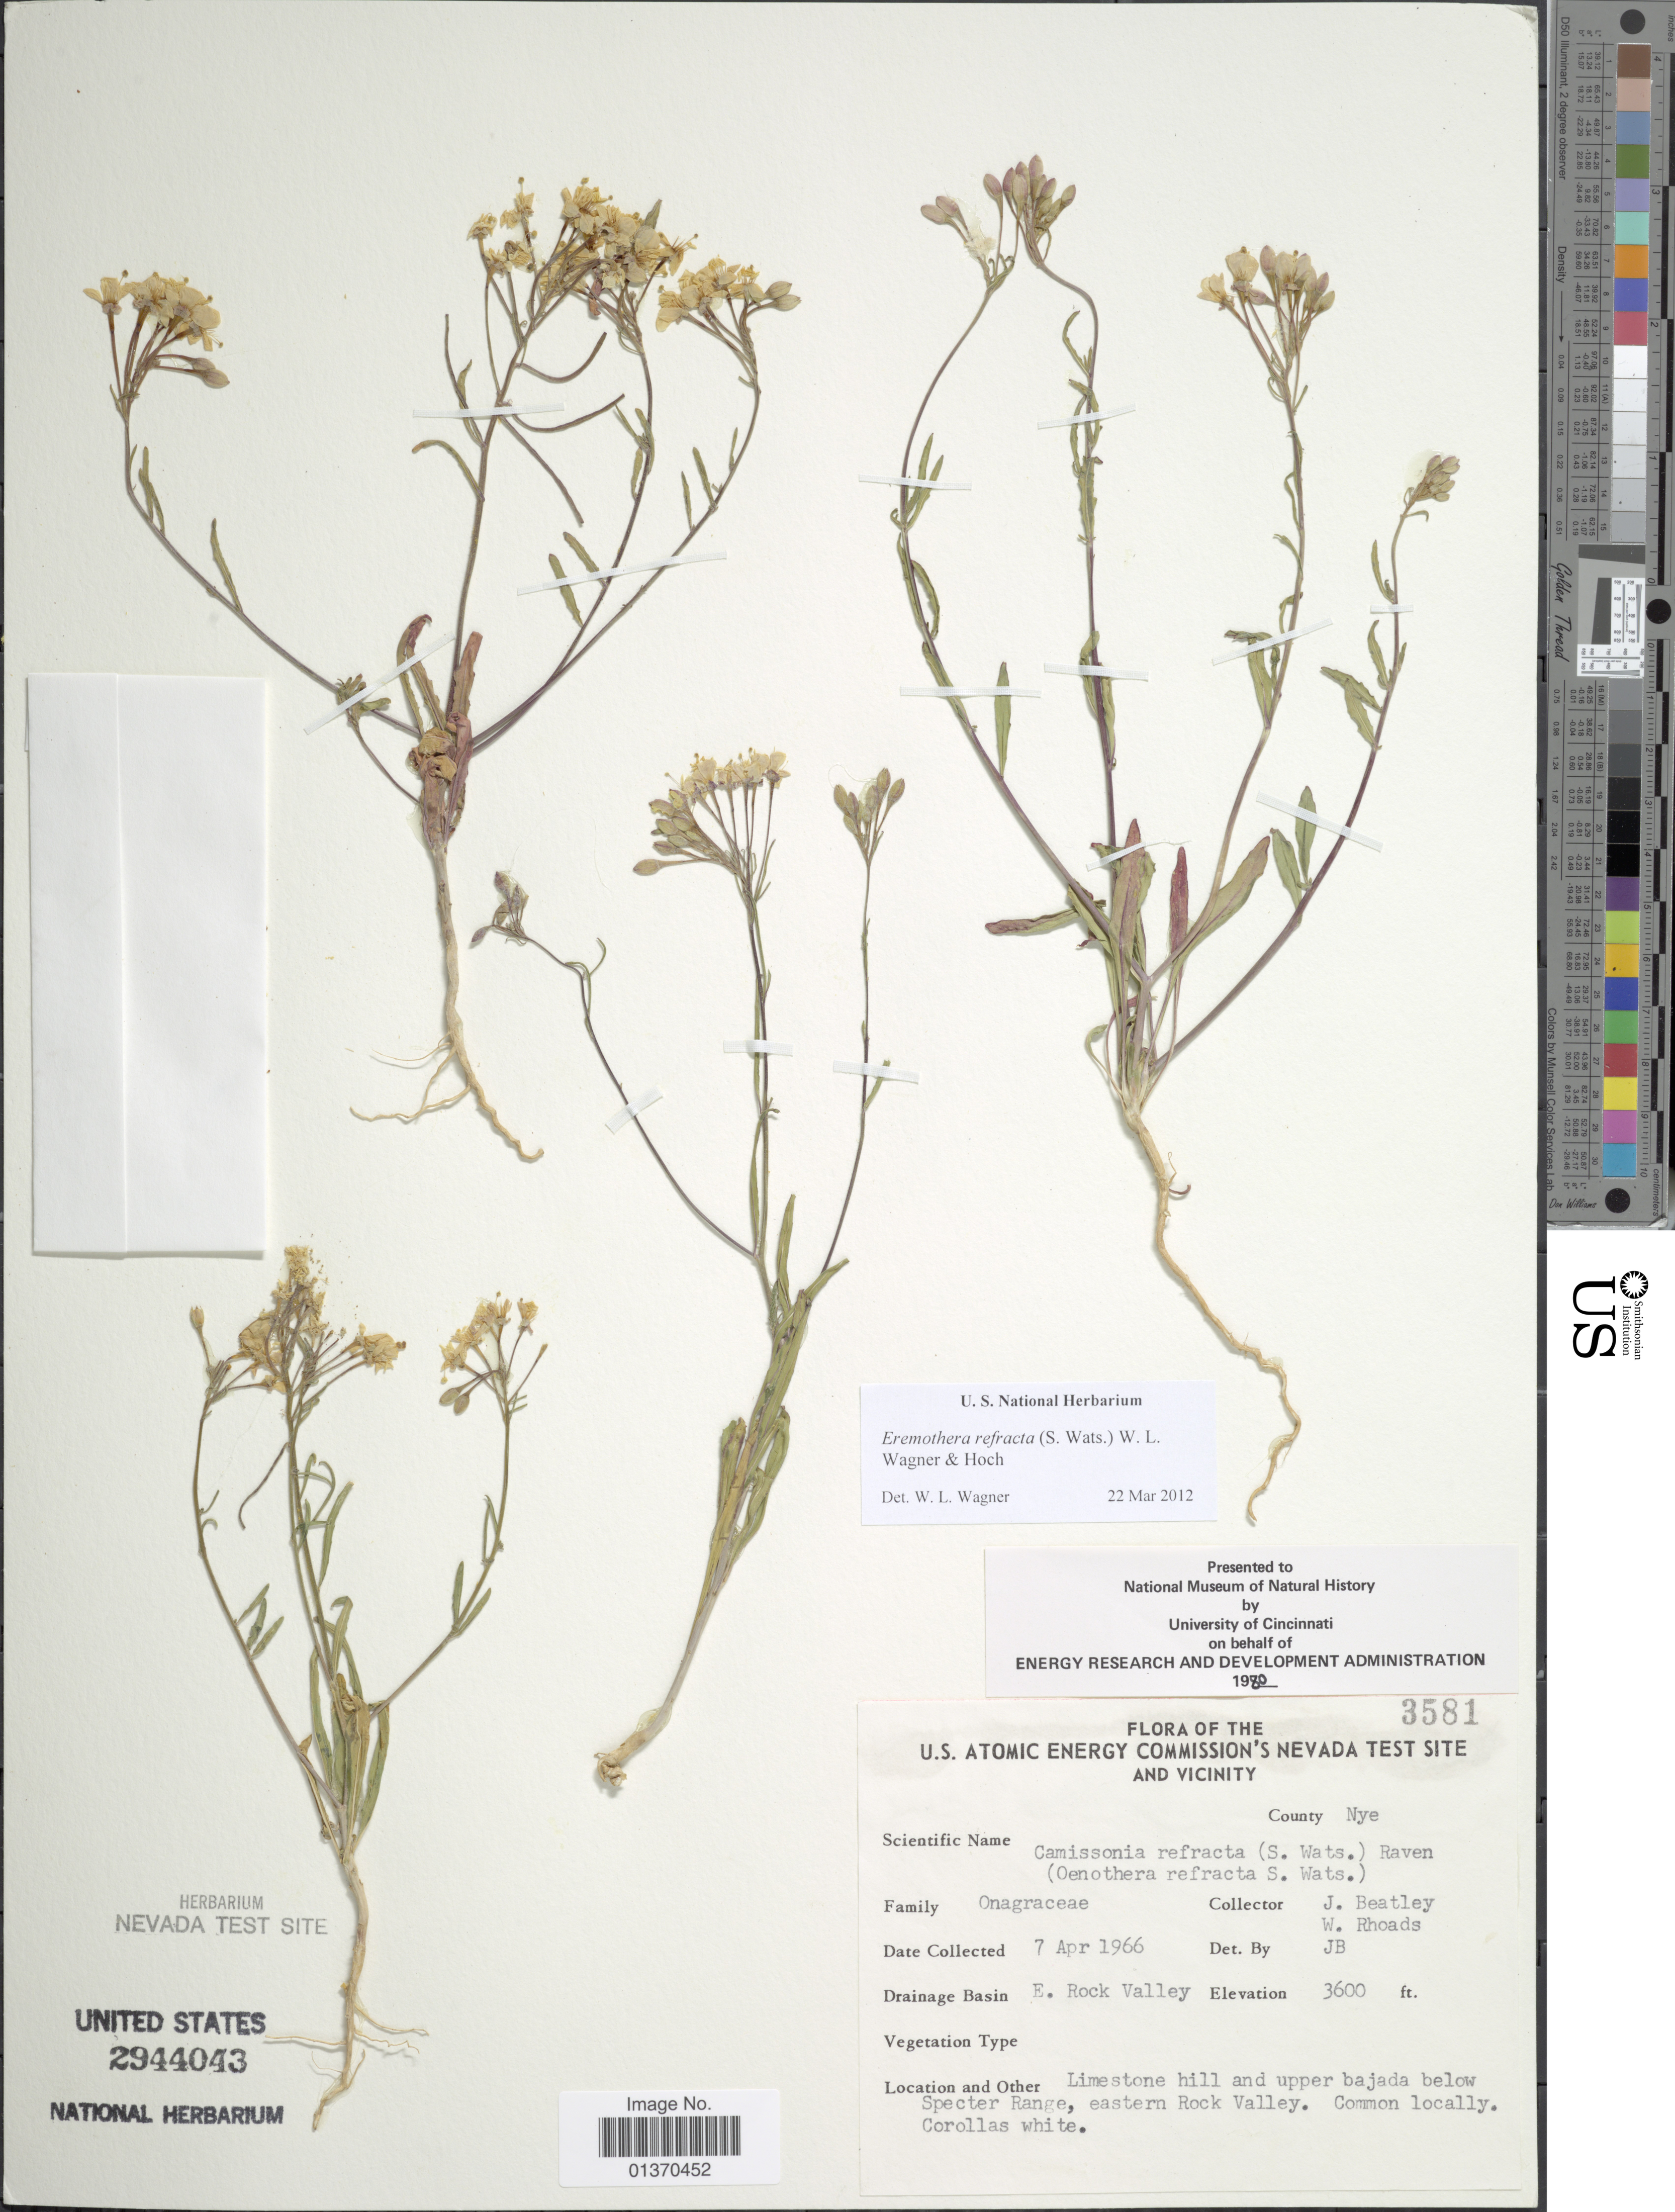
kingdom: Plantae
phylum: Tracheophyta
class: Magnoliopsida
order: Myrtales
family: Onagraceae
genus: Eremothera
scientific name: Eremothera refracta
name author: (S. Watson) W.L. Wagner & Hoch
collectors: J. C. Beatley & W. Rhoads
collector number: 3581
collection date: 1966-04-07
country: United States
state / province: Nevada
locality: U. S. Atomic Energy Commission's Nevada Test Site and Vicinity, E. Rock Valley, Limestone hill and upper bajada below Specter Range, eastern Rock Valley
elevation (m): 1097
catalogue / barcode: US 2944043